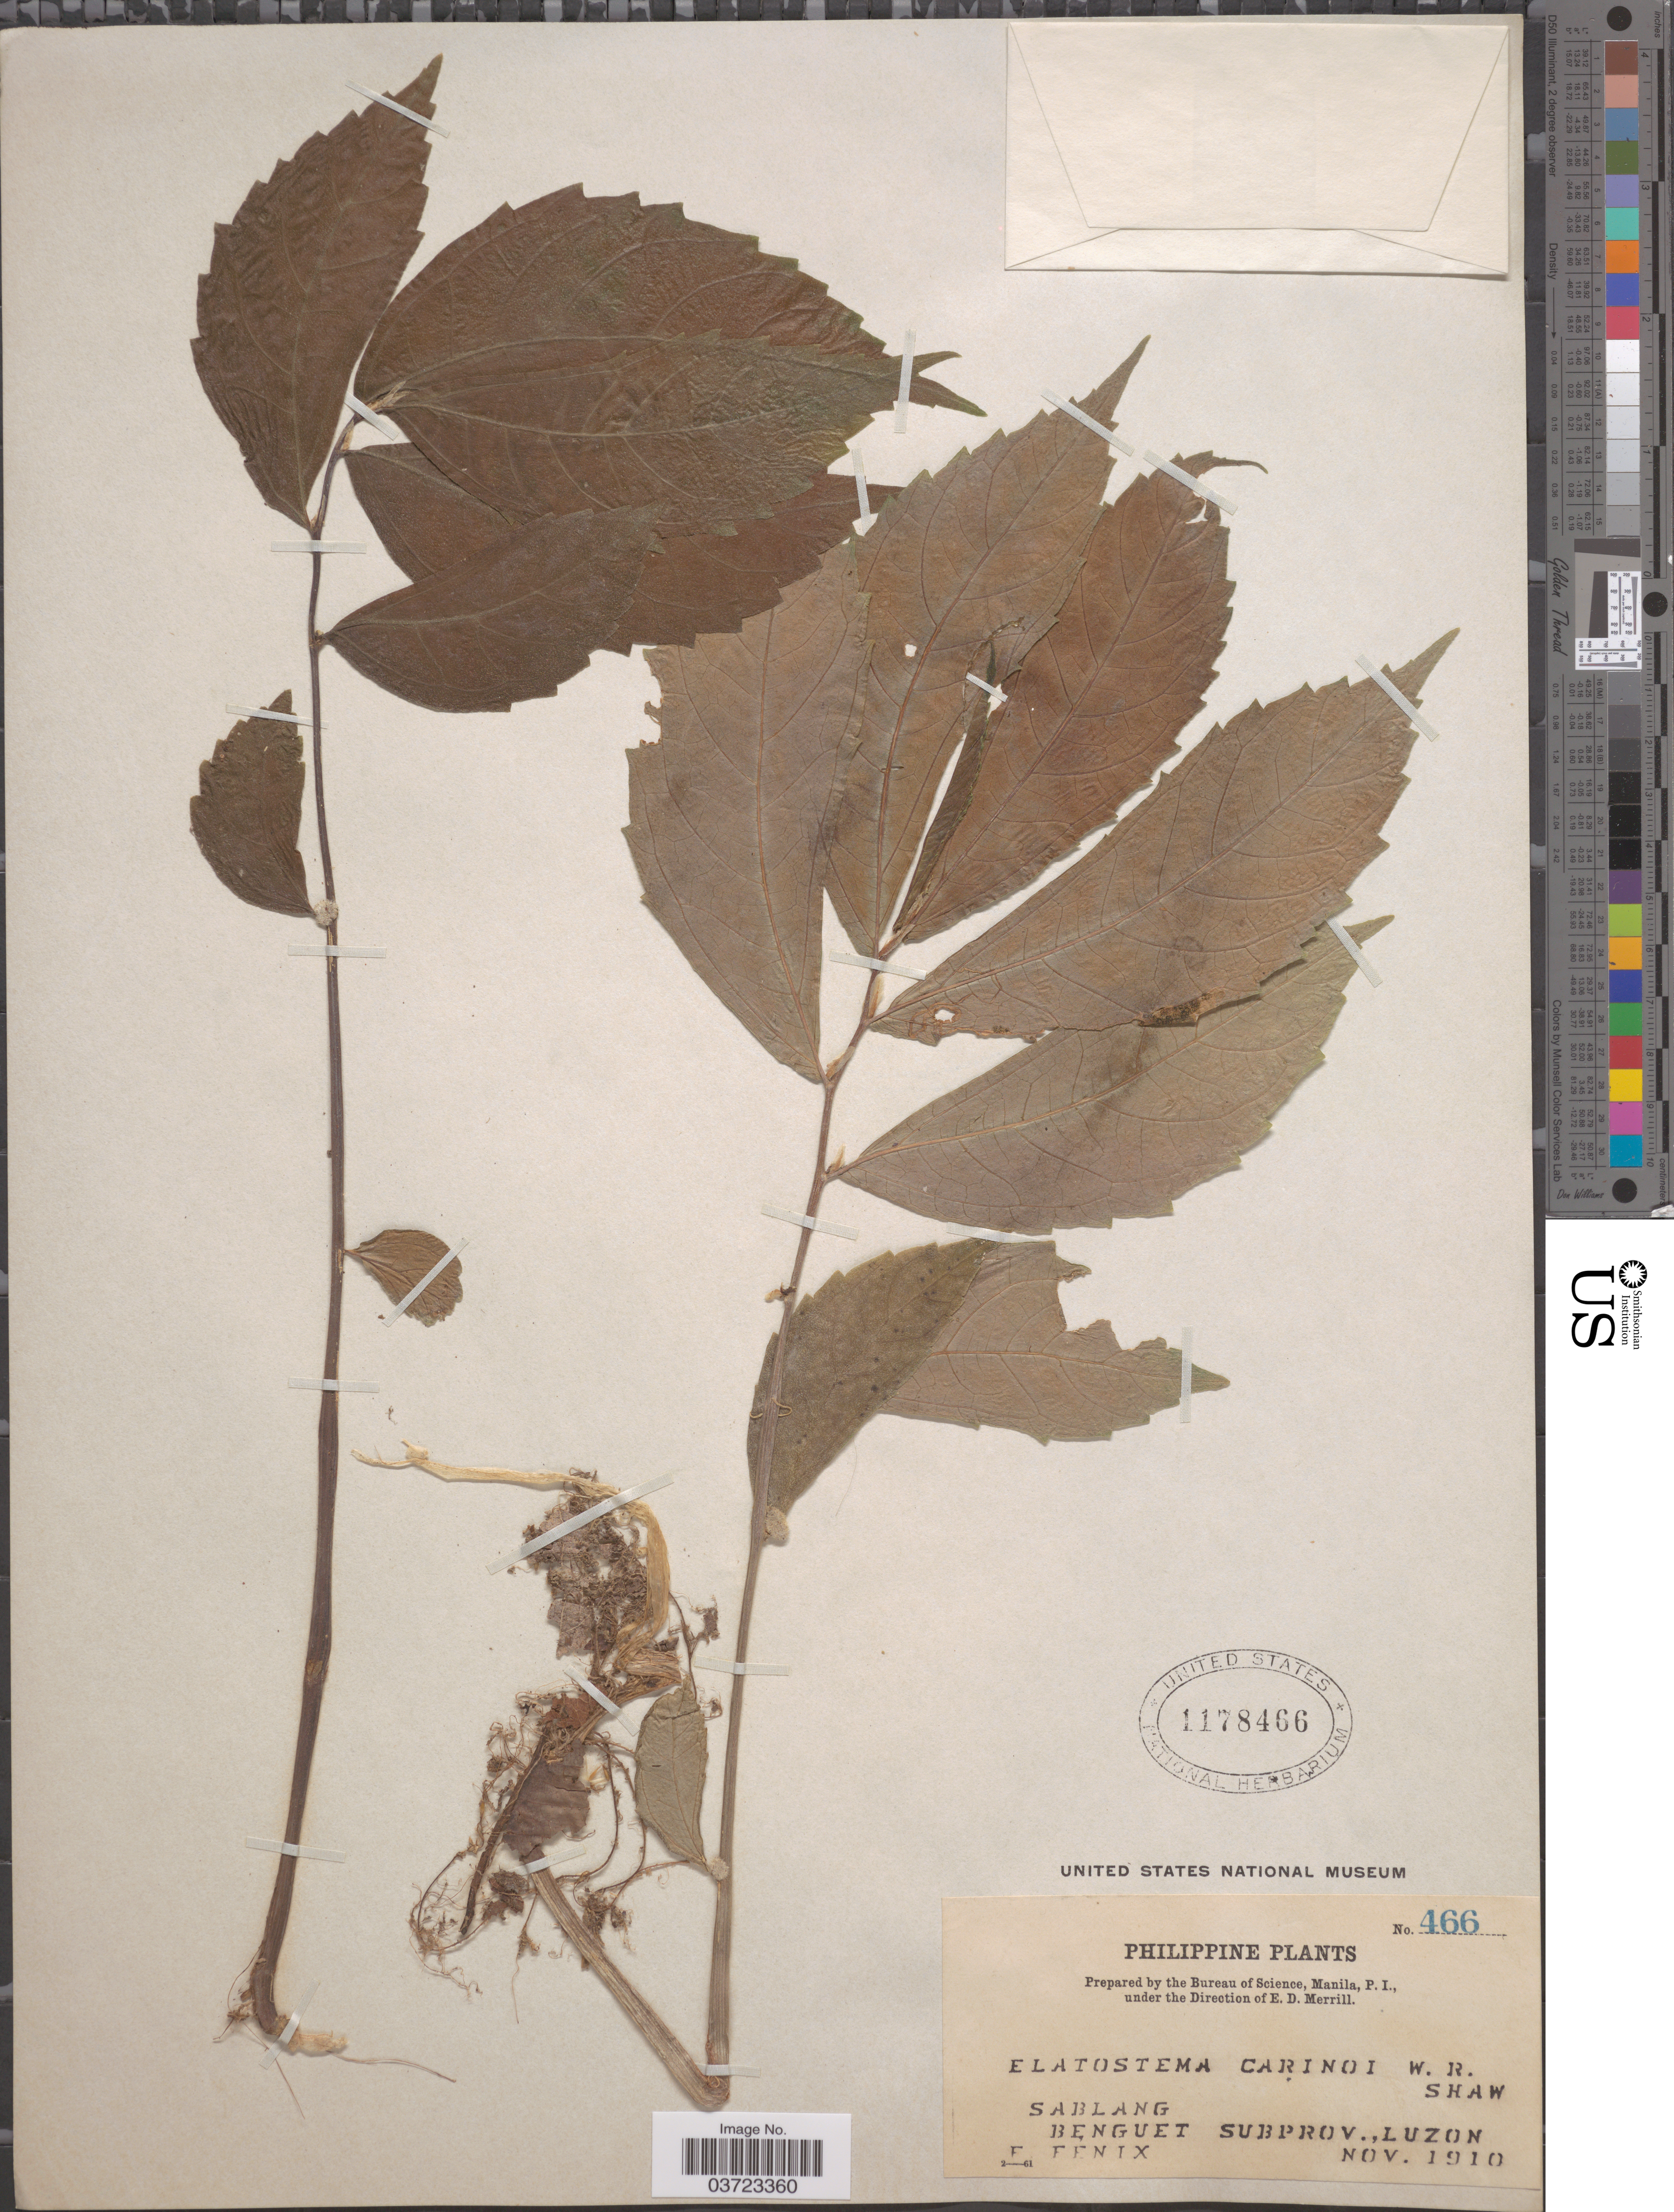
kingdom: Plantae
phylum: Tracheophyta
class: Magnoliopsida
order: Rosales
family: Urticaceae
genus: Elatostema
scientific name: Elatostema carinoi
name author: C.B. Rob.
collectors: E. Fenix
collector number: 466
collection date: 1910-11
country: Philippines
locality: Sablang. Benguet Subprov., Luzon.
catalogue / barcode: US 1178466